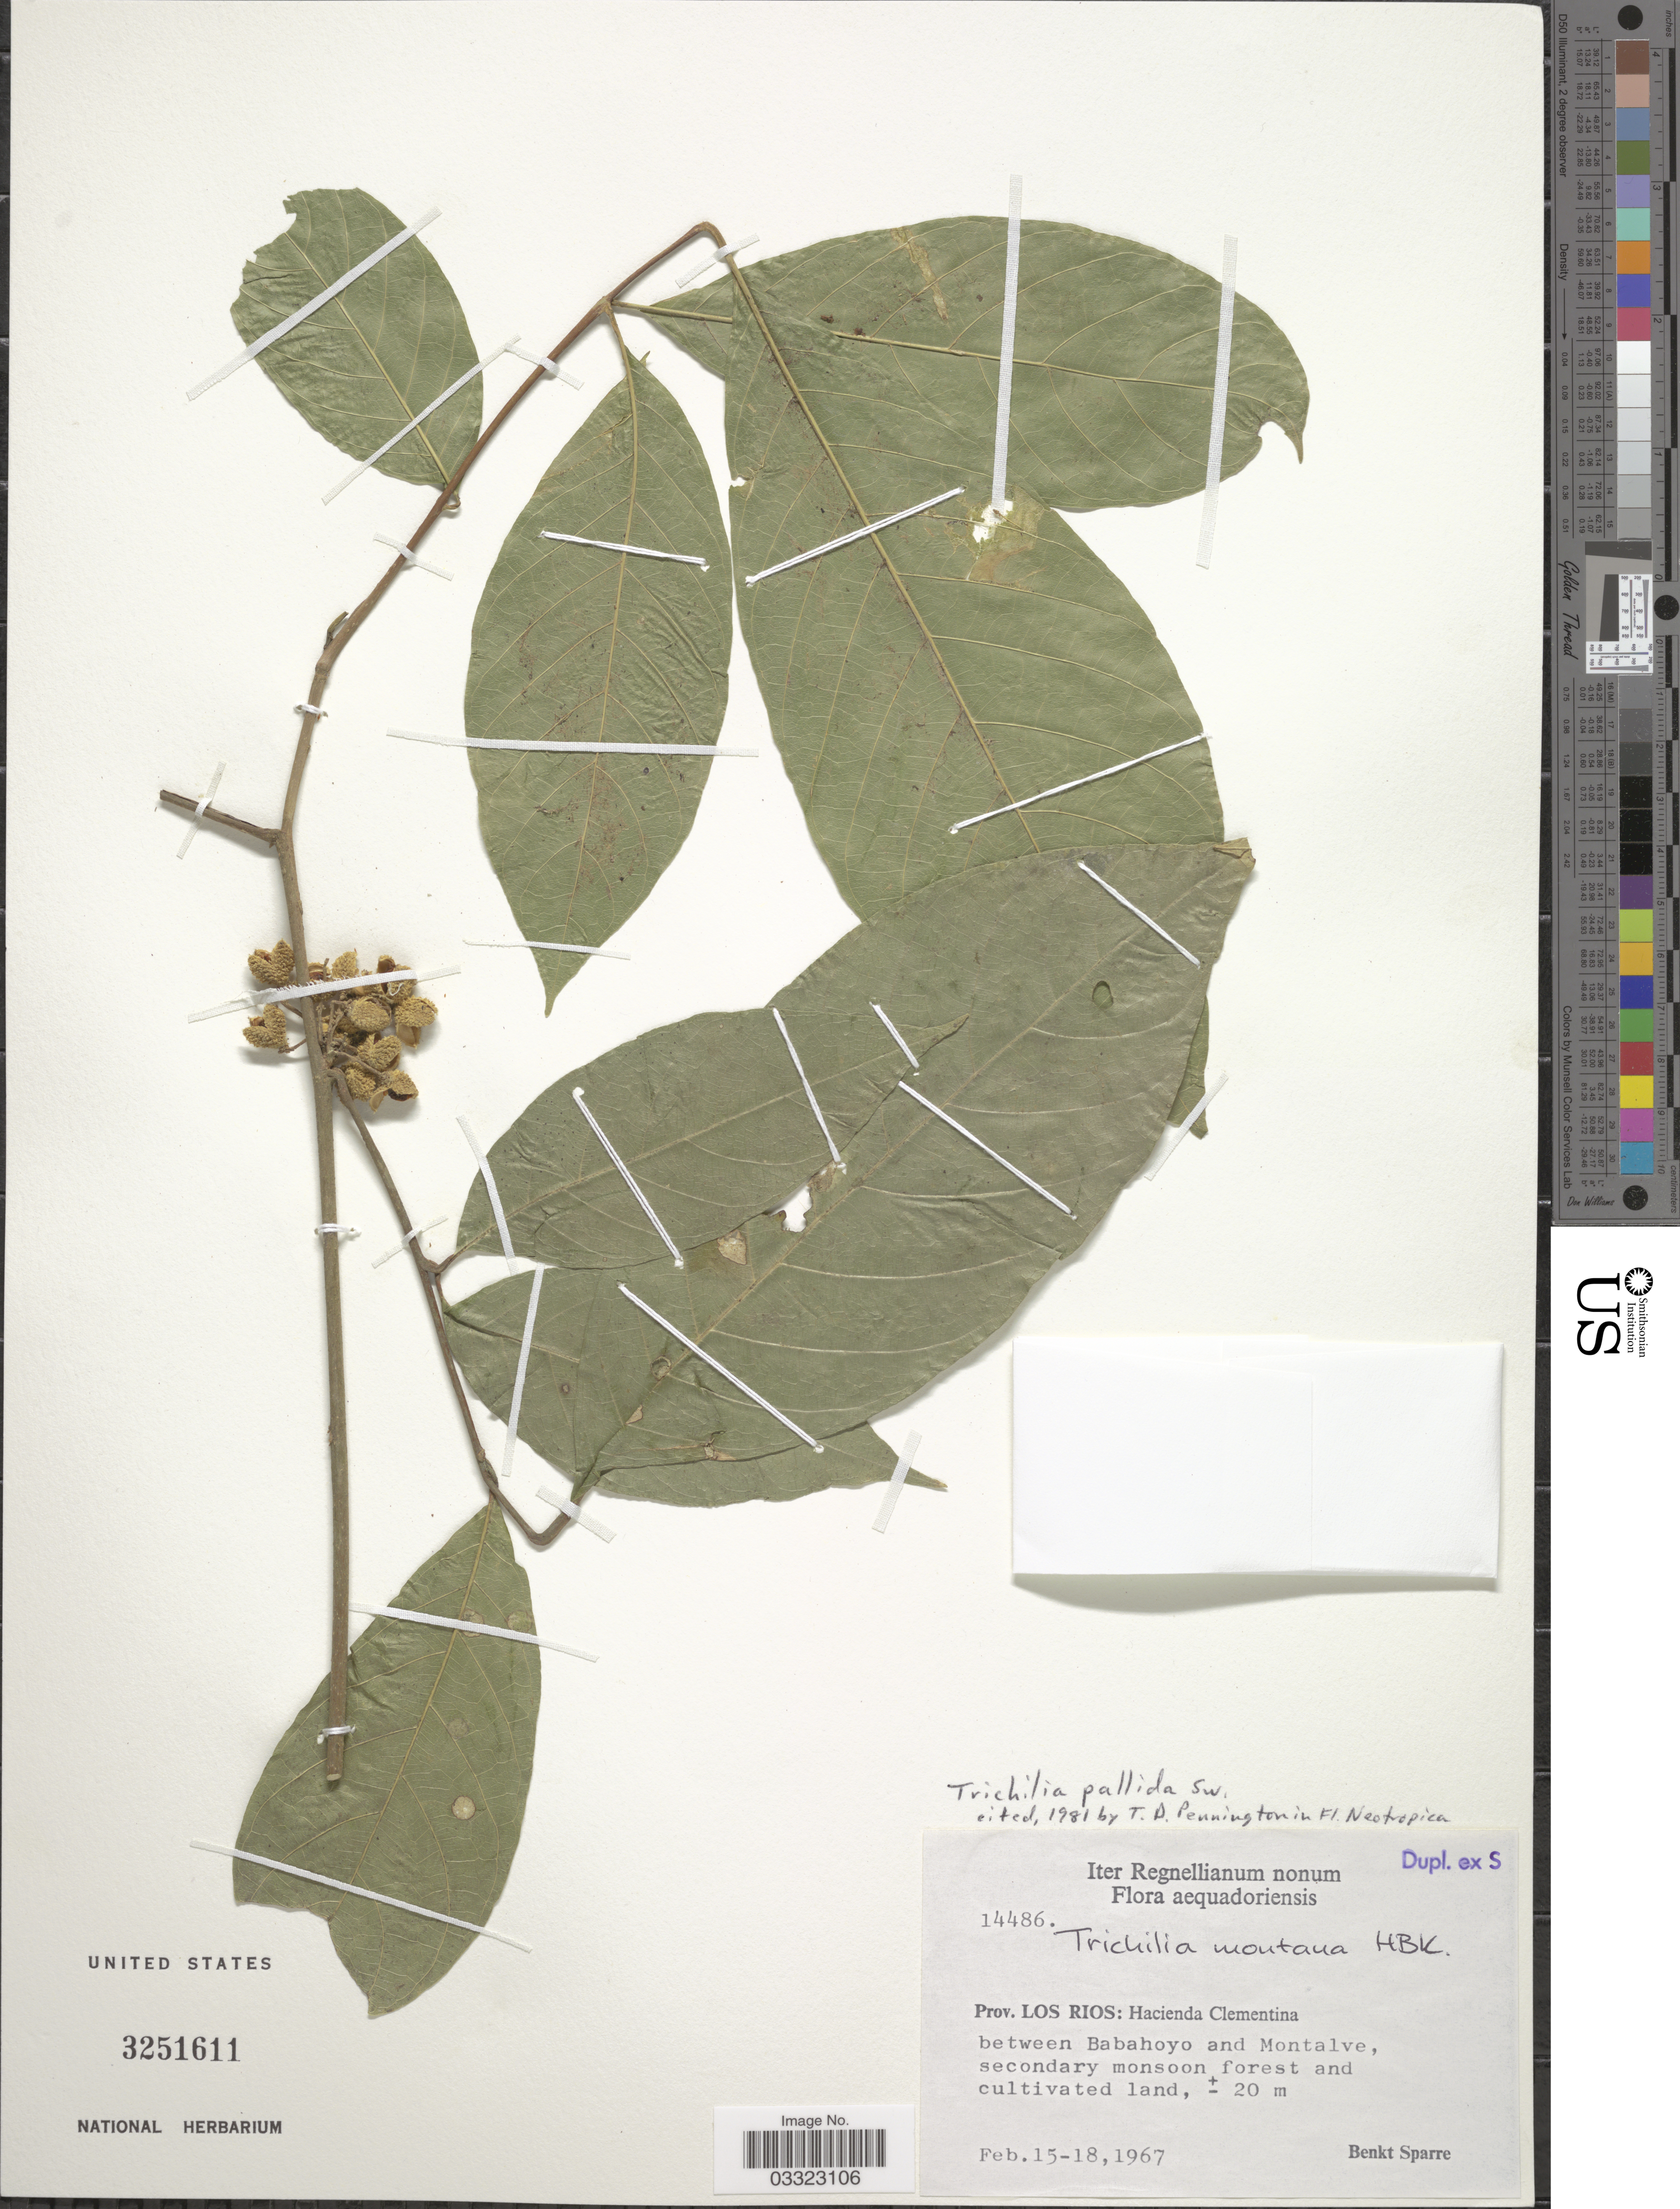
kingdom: Plantae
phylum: Tracheophyta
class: Magnoliopsida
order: Sapindales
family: Meliaceae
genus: Trichilia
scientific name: Trichilia pallida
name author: Sw.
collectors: B. Sparre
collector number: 14486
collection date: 1967-02-15/1967-02-18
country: Ecuador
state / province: Los Ríos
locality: Aequatoriensis. Hacienda Clementina between Babahoyo and Montalve, secondary monsoon forest and cultivated land.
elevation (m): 20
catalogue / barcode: US 3251611